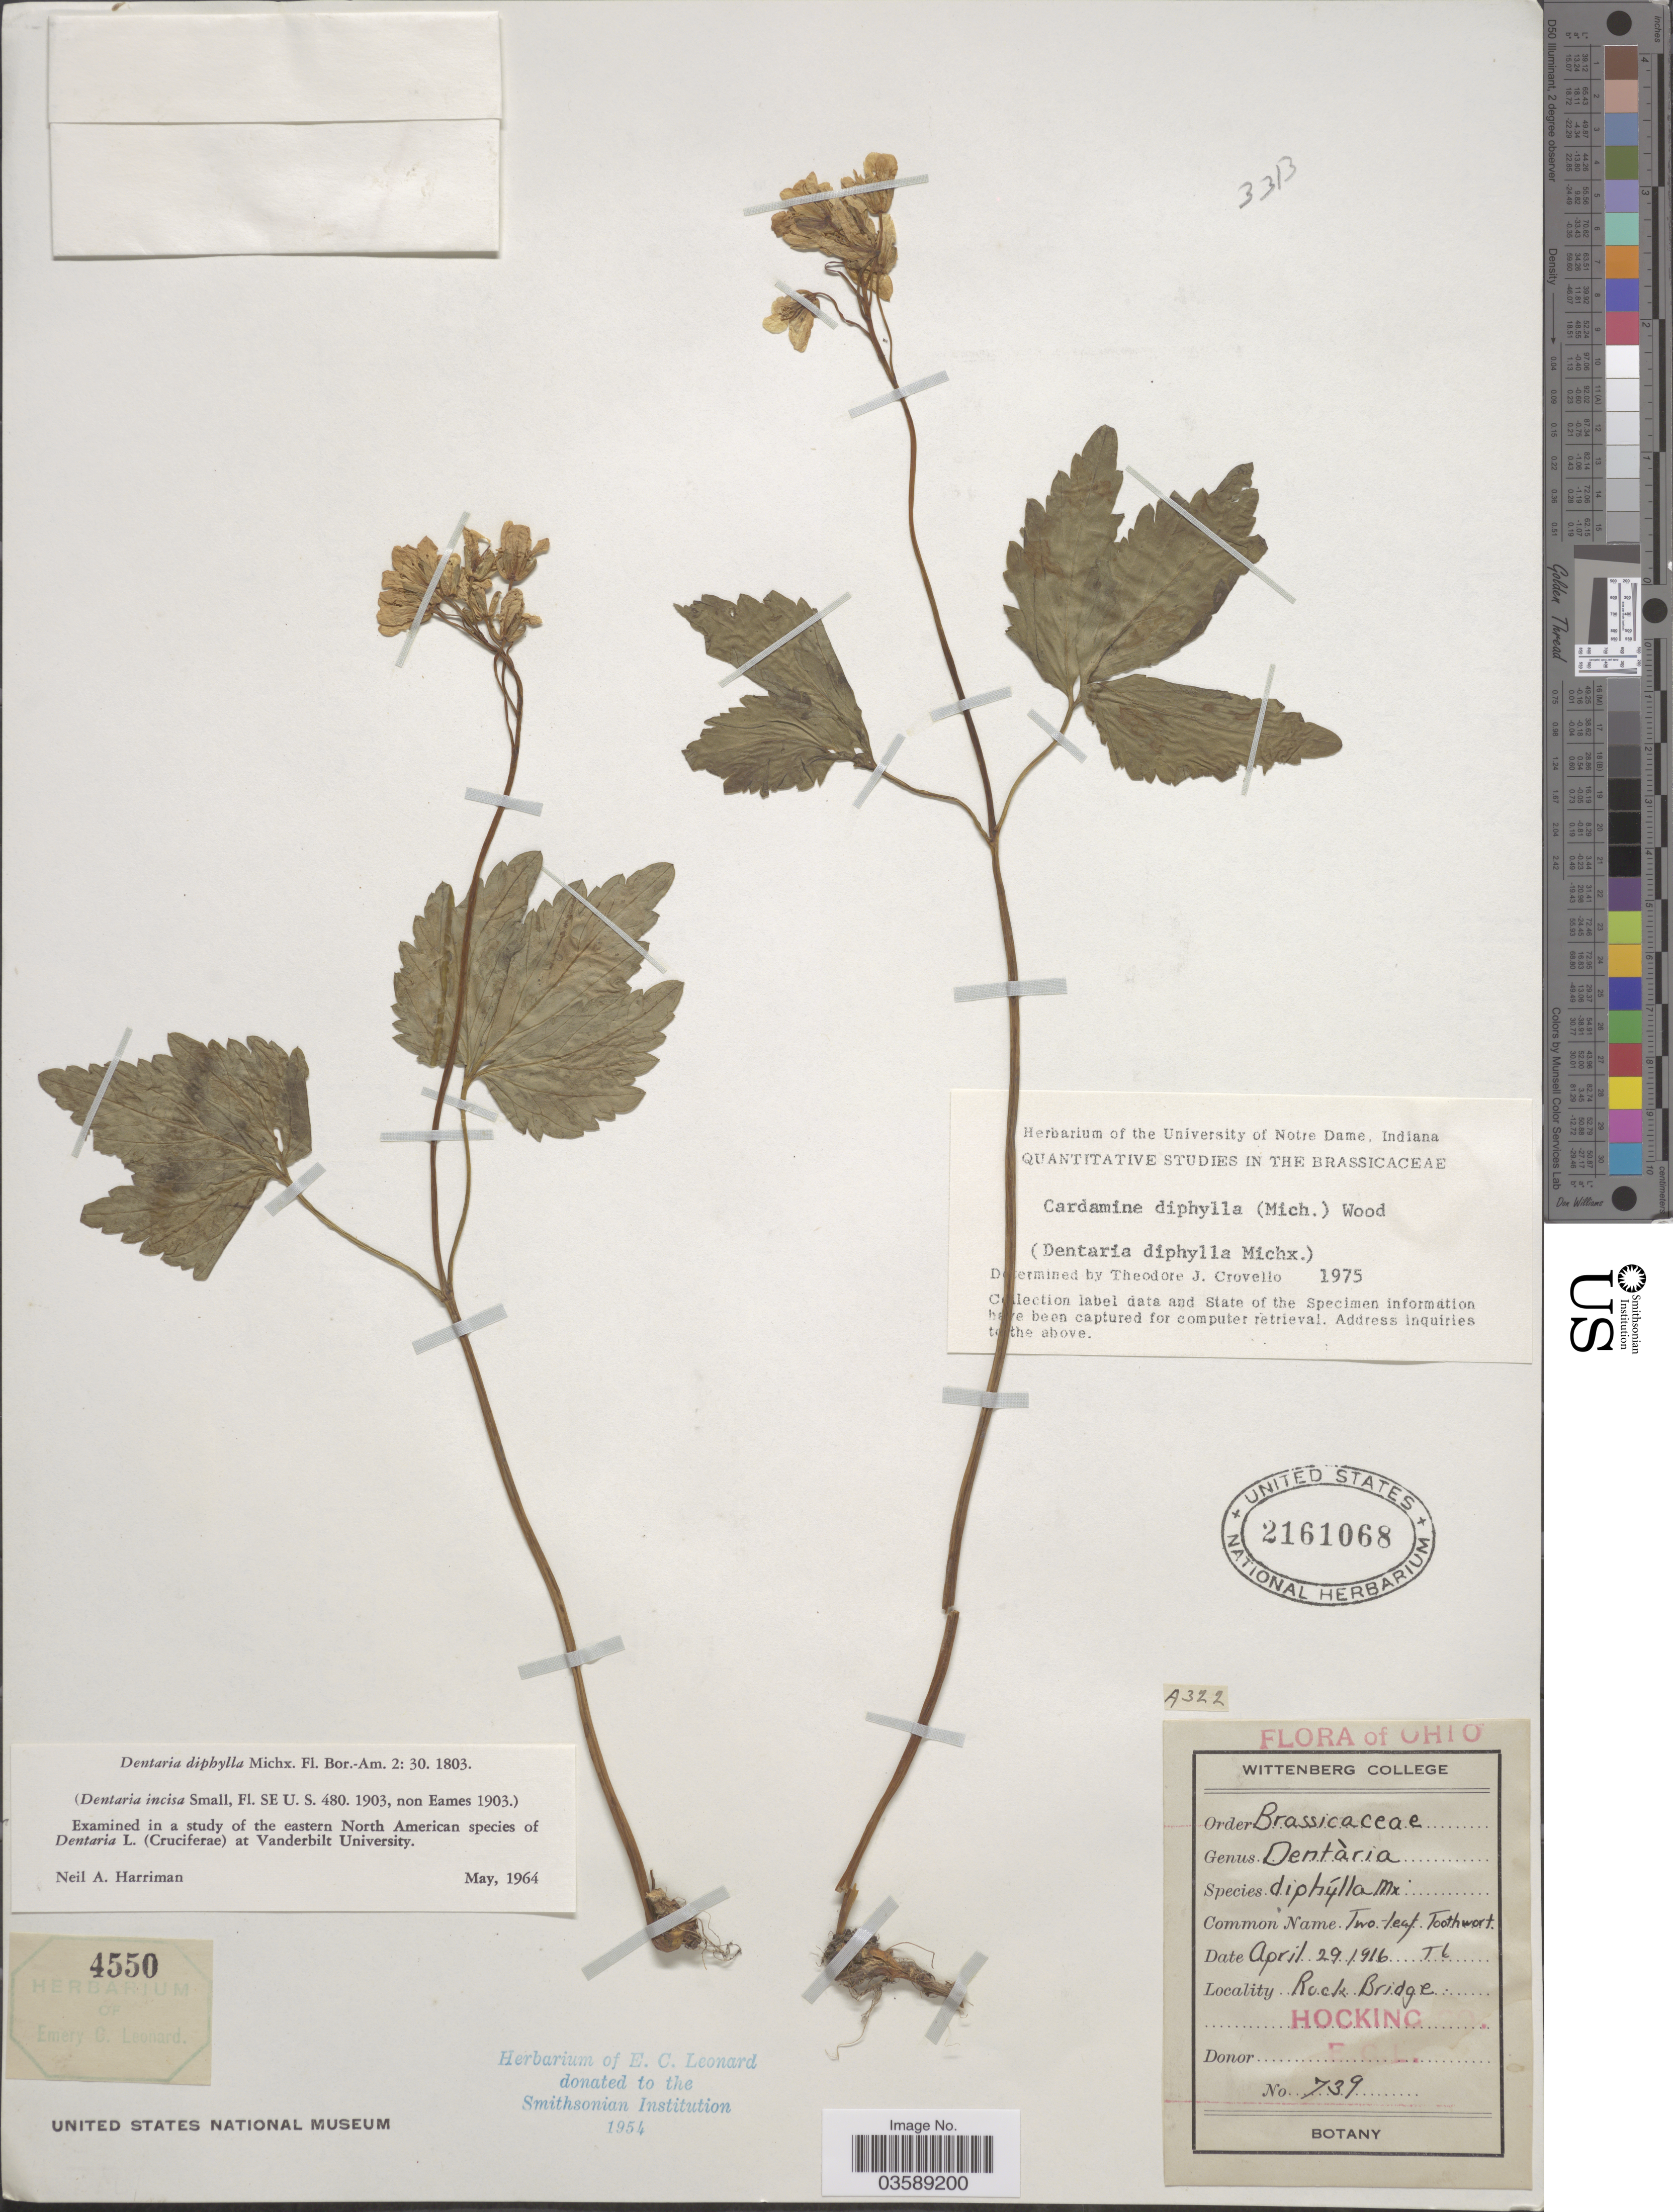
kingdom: Plantae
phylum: Tracheophyta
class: Magnoliopsida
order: Brassicales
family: Brassicaceae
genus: Cardamine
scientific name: Cardamine diphylla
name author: (Michx.) Alph. Wood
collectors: ex herb. E.C. Leonard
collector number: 739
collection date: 1916-04-29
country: United States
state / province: Ohio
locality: Rock Bridge. Hocking Co.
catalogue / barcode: US 2161068